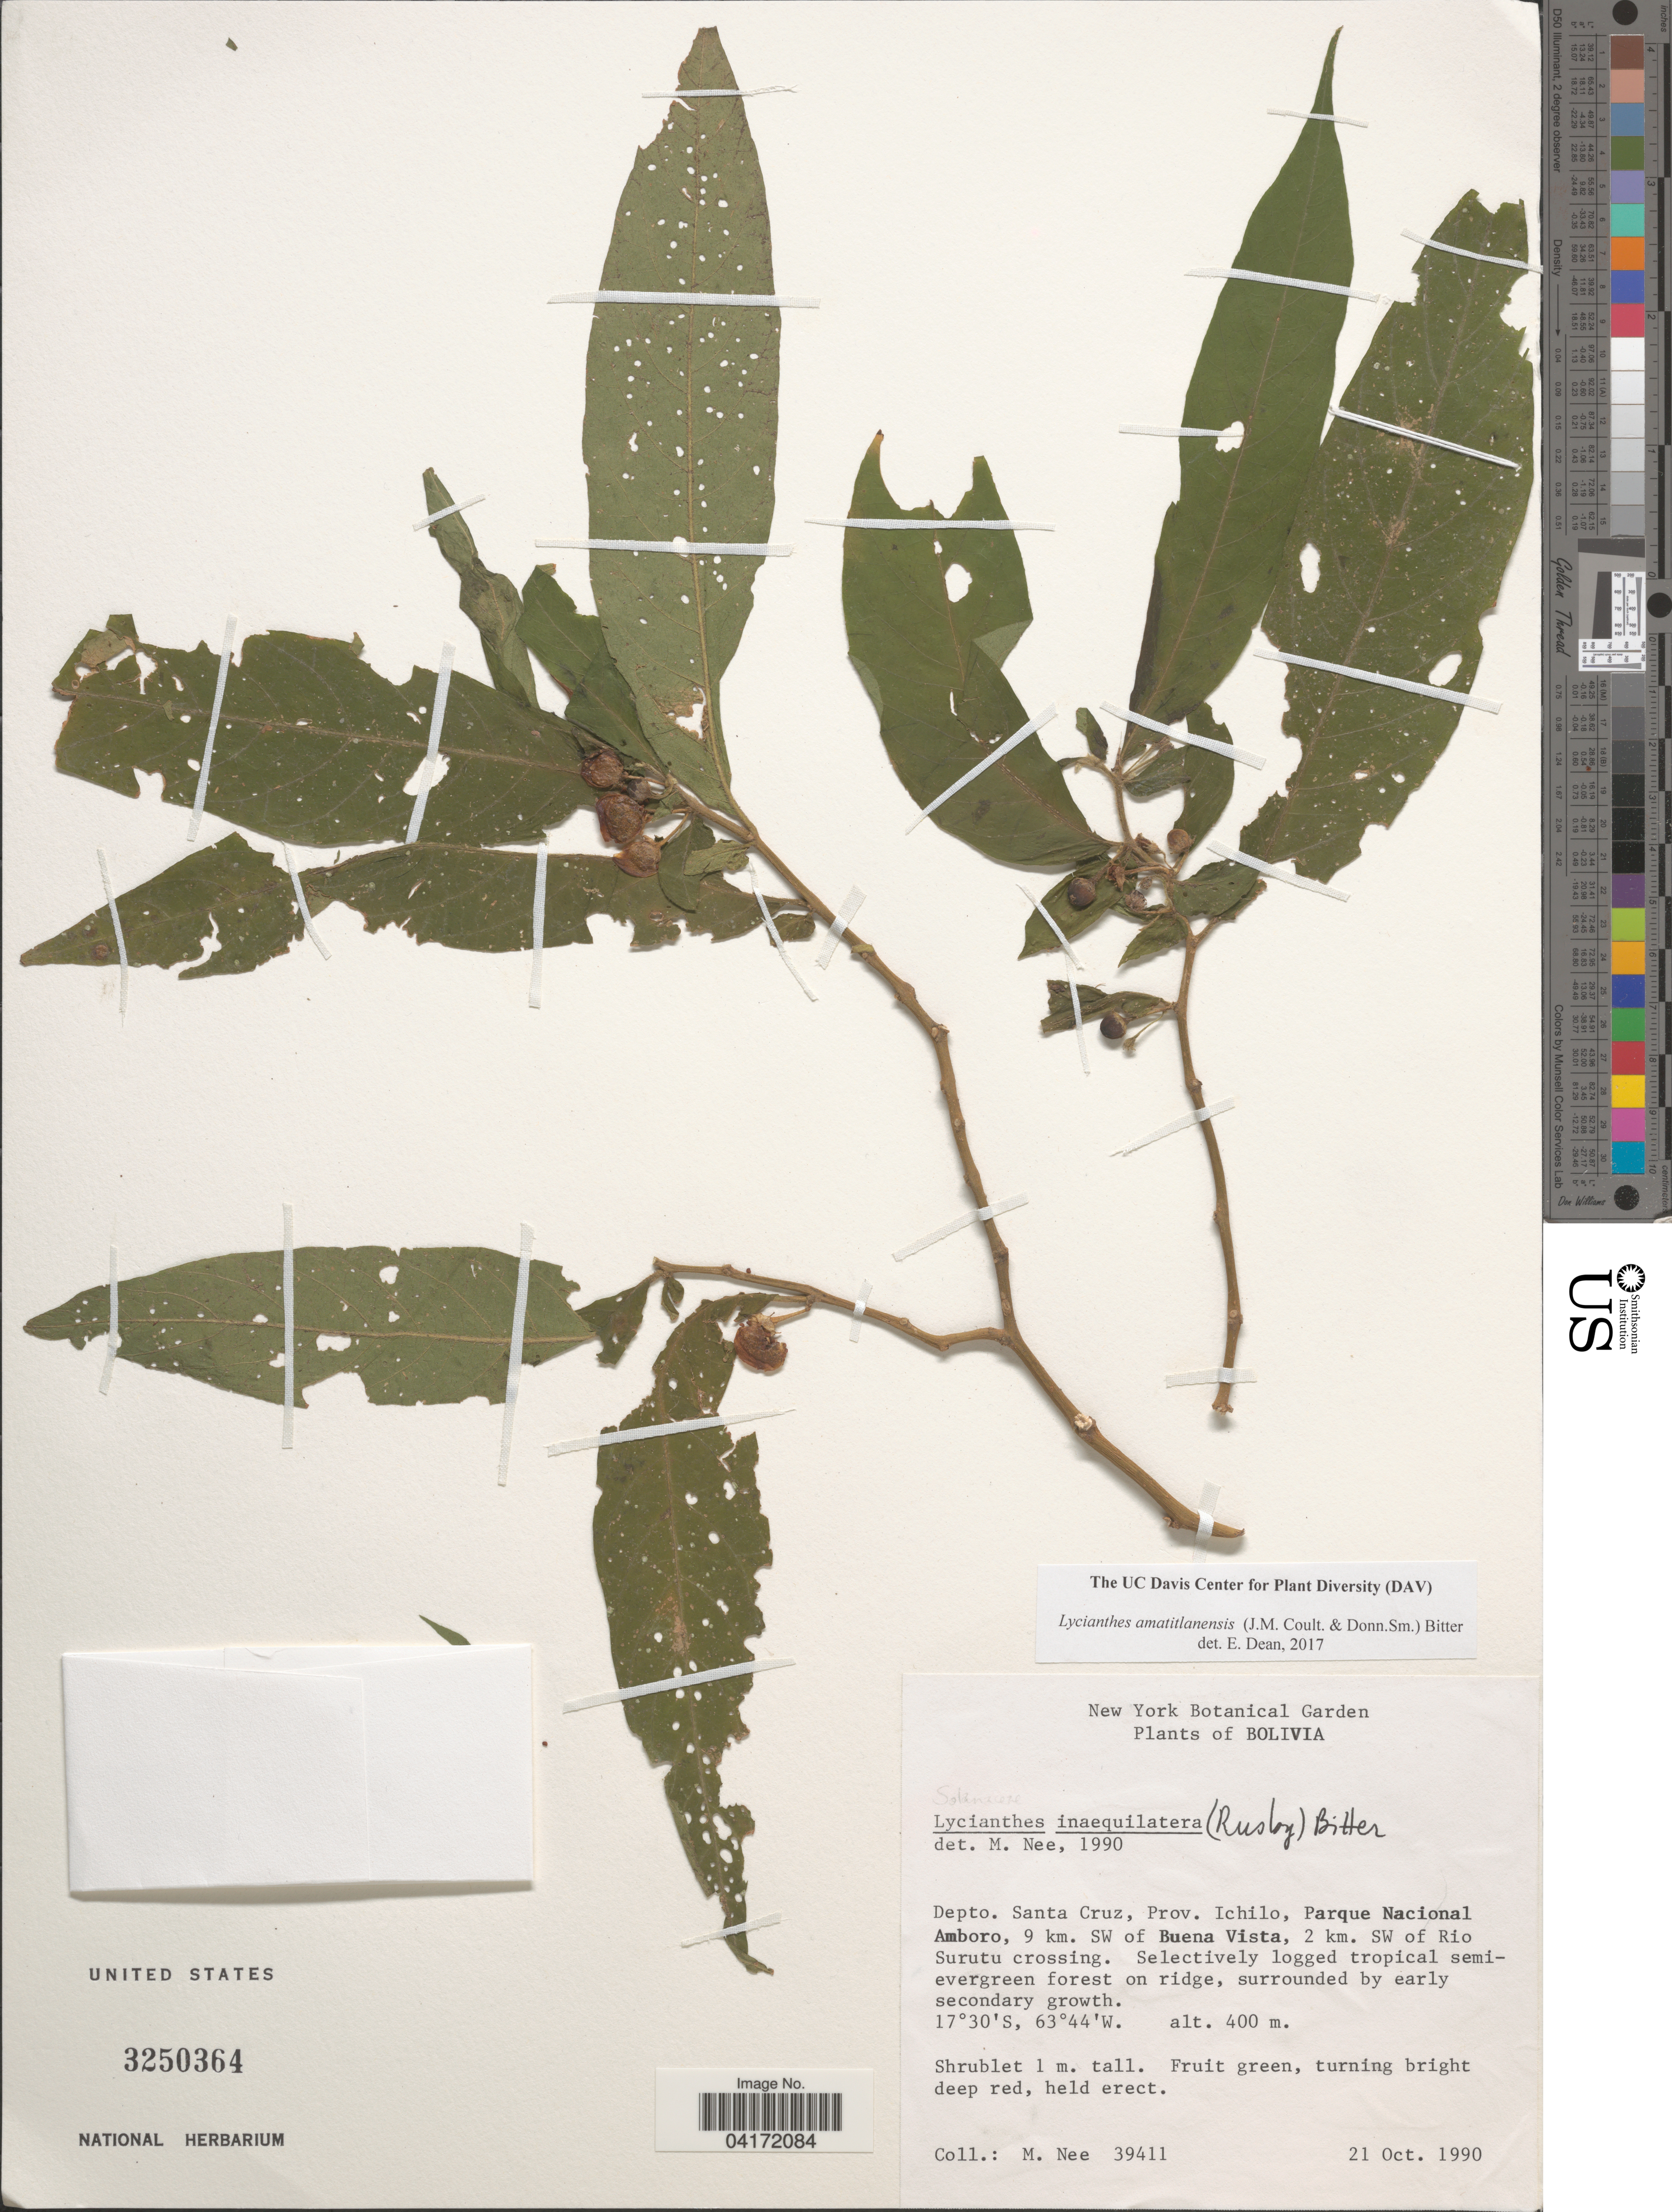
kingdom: Plantae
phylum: Tracheophyta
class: Magnoliopsida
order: Solanales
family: Solanaceae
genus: Lycianthes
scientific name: Lycianthes amatitlanensis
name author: (J.M. Coult. & Donn. Sm.) Bitter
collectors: M. Nee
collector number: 39411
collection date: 1990-10-21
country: Bolivia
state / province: Santa Cruz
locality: Depto. Santa Cruz, Prov. Ichilo, Parque Nacional Amboro, 9 km. SW of Buena Vista, 2 km. SW of Rio Surutu crossing.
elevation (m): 400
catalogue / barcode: US 3250364